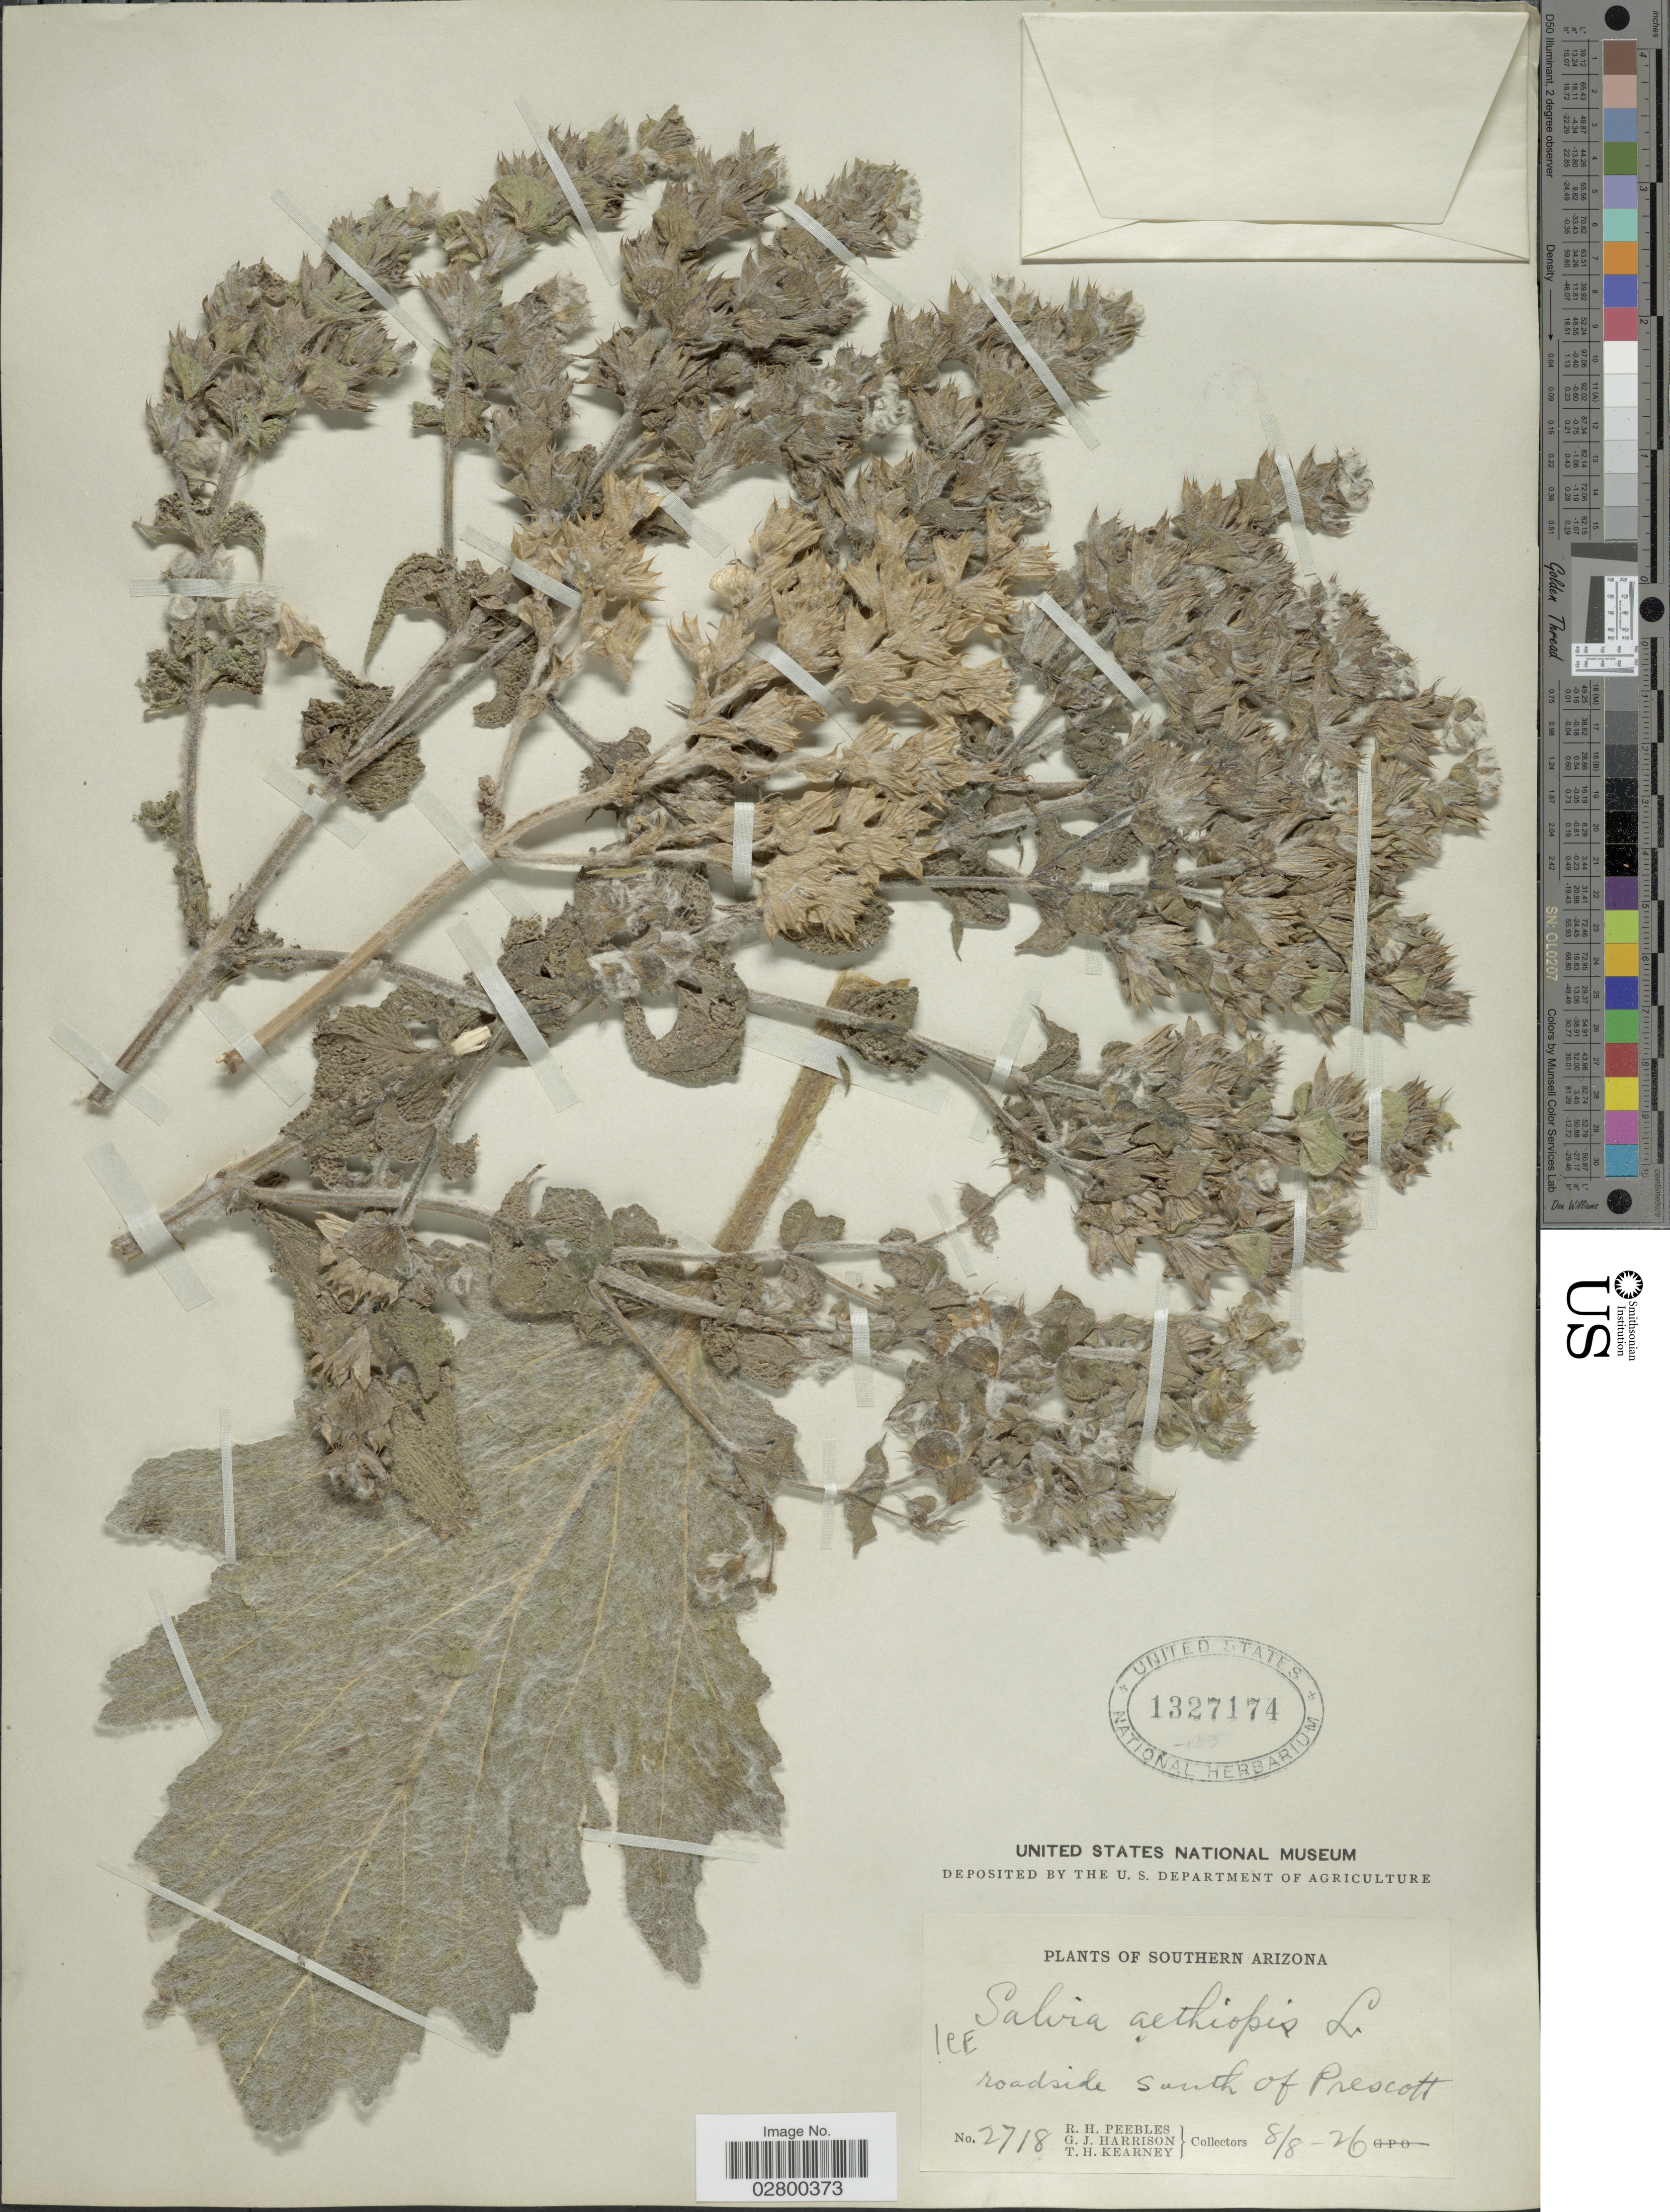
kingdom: Plantae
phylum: Tracheophyta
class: Magnoliopsida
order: Lamiales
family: Lamiaceae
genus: Salvia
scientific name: Salvia aethiopis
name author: L.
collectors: R. H. Peebles, G. J. Harrison & T. H. Kearney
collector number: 2718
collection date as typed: Transcribed d/m/y: 8/8/26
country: United States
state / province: Arizona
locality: Southern Arizona, roadside south of Prescott.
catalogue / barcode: US 1327174